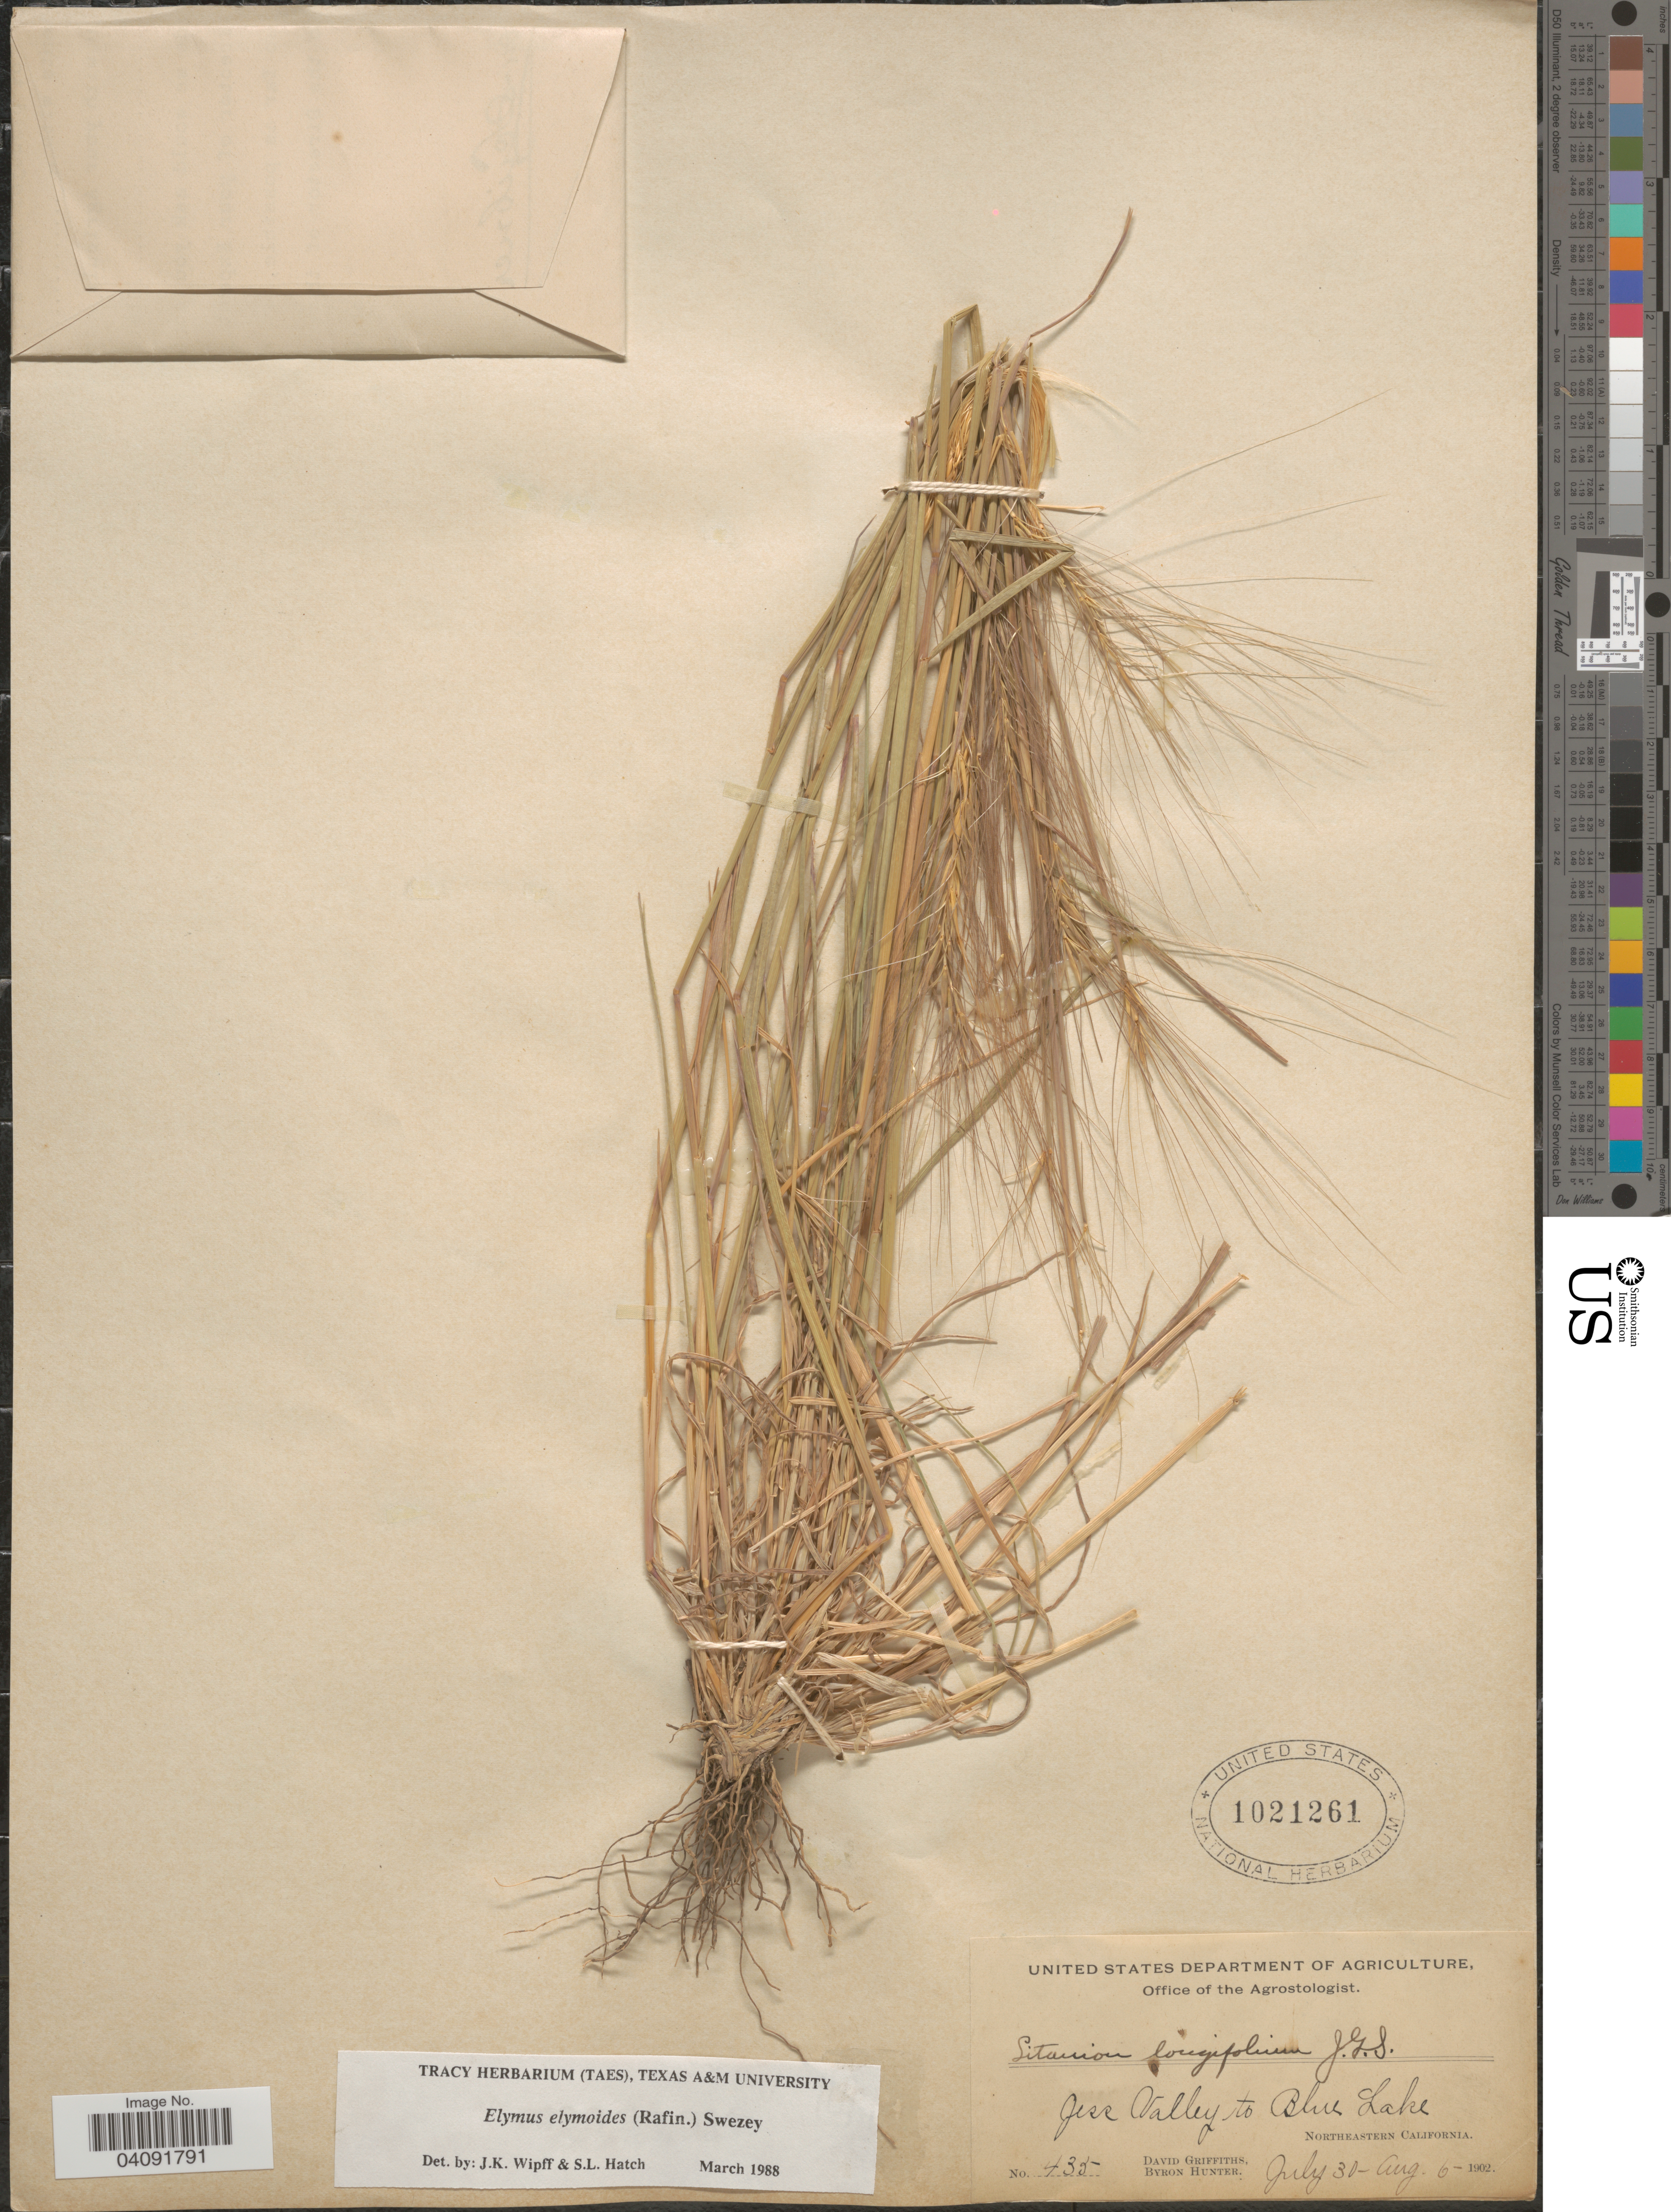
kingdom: Plantae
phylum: Tracheophyta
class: Liliopsida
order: Poales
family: Poaceae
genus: Elymus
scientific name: Elymus elymoides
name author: (Raf.) Swezey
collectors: D. Griffiths & B. Hunter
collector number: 435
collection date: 1902-07-30/1902-08-06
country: United States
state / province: California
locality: Jess Valley to Blue Lake. Northeastern California.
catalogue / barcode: US 1021261